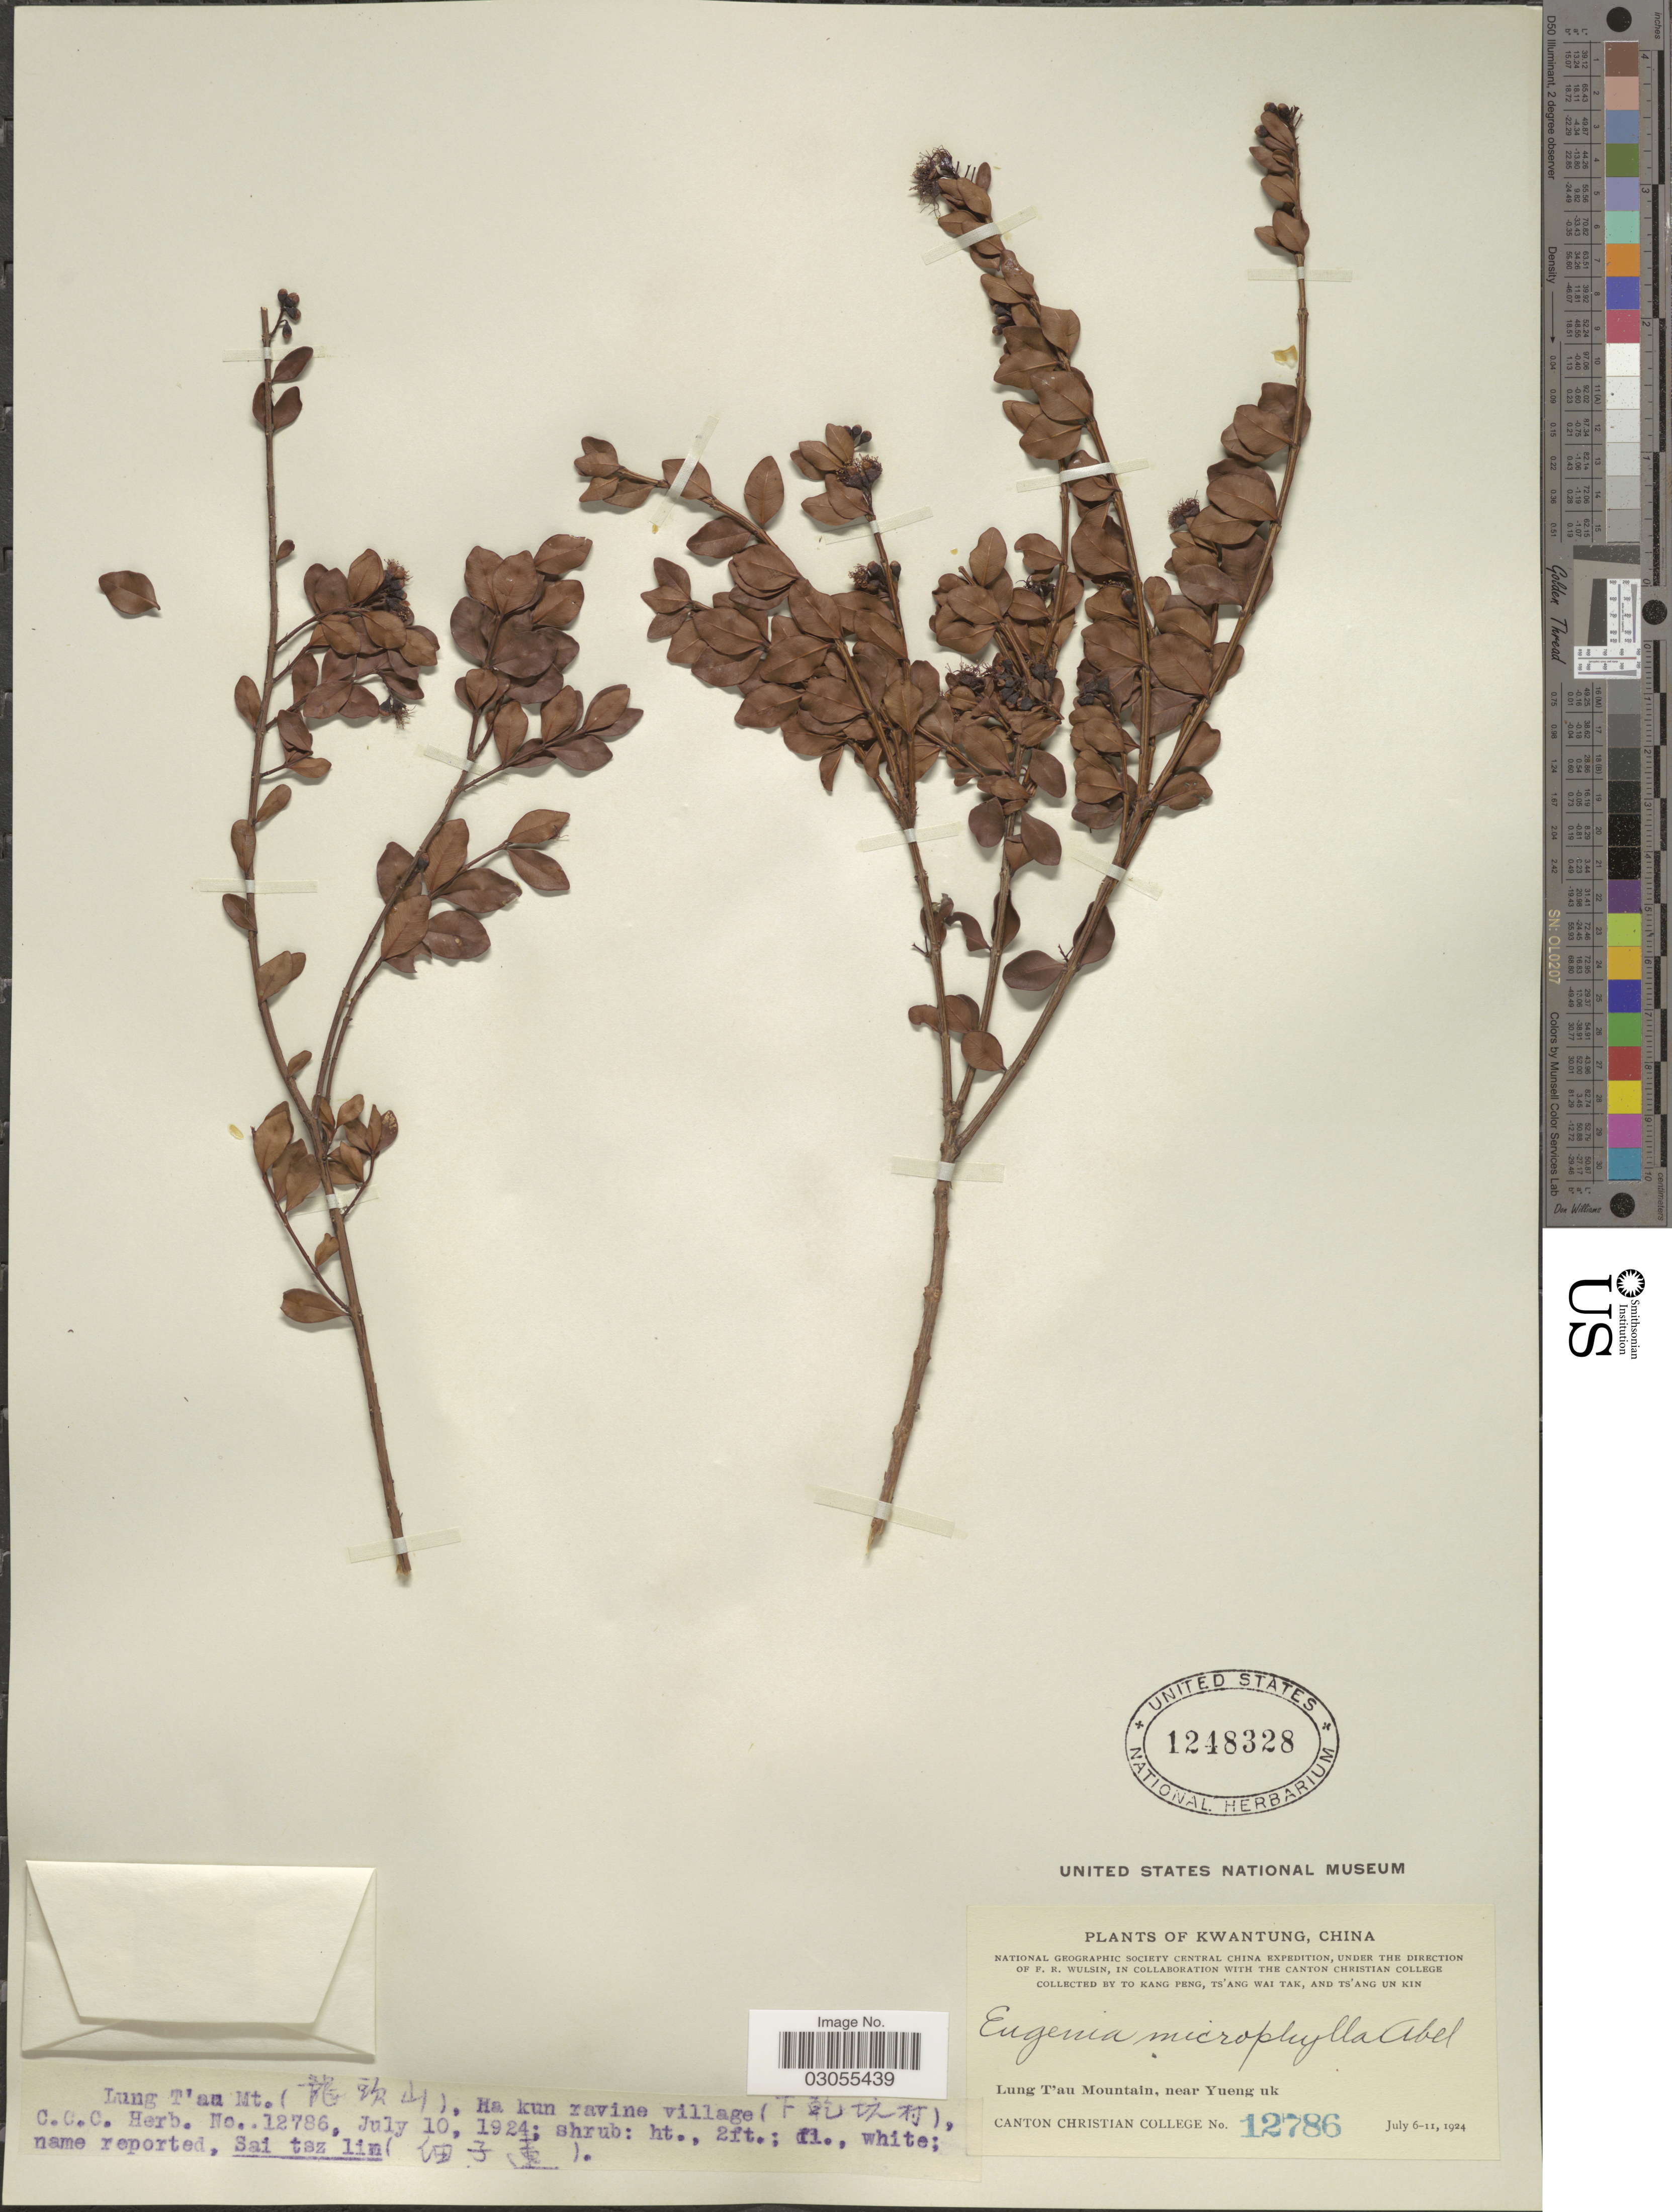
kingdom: Plantae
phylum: Tracheophyta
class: Magnoliopsida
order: Myrtales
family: Myrtaceae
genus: Syzygium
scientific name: Syzygium buxifolium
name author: Hook. & Arn.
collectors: Canton Christian College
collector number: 12786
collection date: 1924-07-10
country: China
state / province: Guangdong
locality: Kwantung. Lung T'au Mt. Ha kun ravine village. Near Yueng uk.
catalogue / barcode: US 1248328